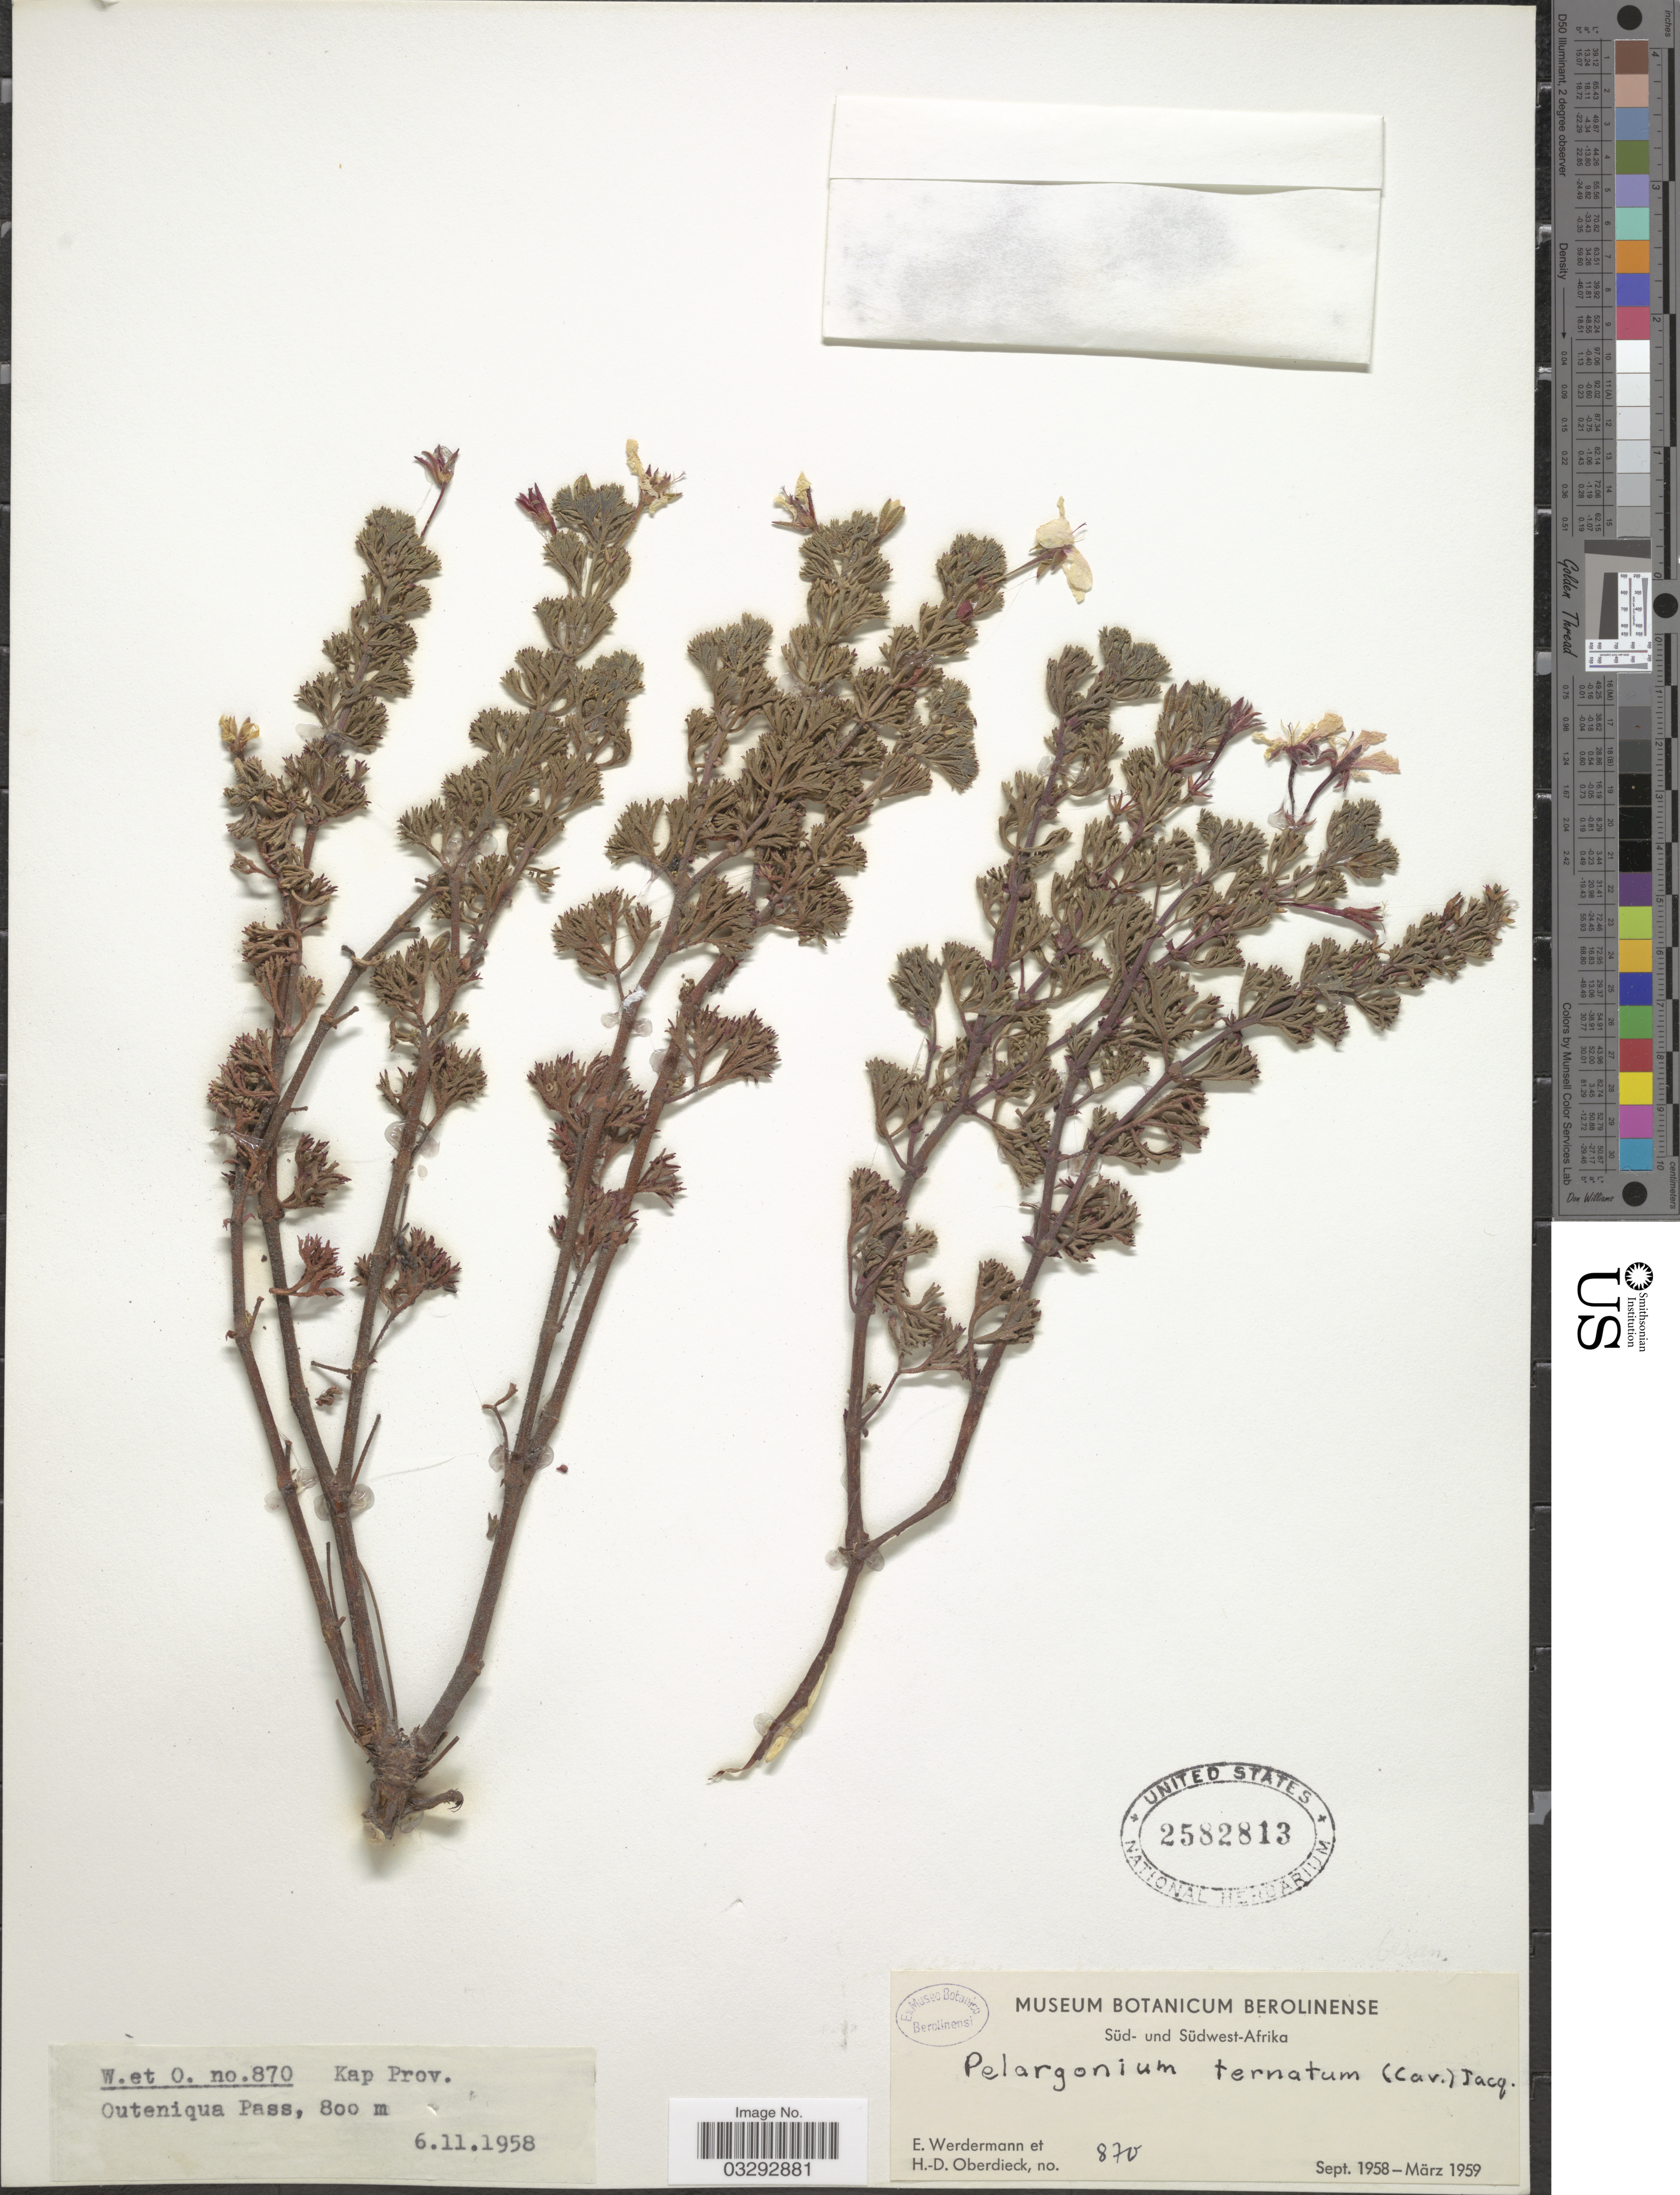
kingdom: Plantae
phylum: Tracheophyta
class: Magnoliopsida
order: Geraniales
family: Geraniaceae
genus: Pelargonium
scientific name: Pelargonium ternatum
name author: Jacq.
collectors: E. Werdermann & H. Oberdieck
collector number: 870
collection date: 1958-11-06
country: South Africa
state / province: Western Cape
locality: Kap Prov., Outeniqua Pass.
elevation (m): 800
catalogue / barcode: US 2582813